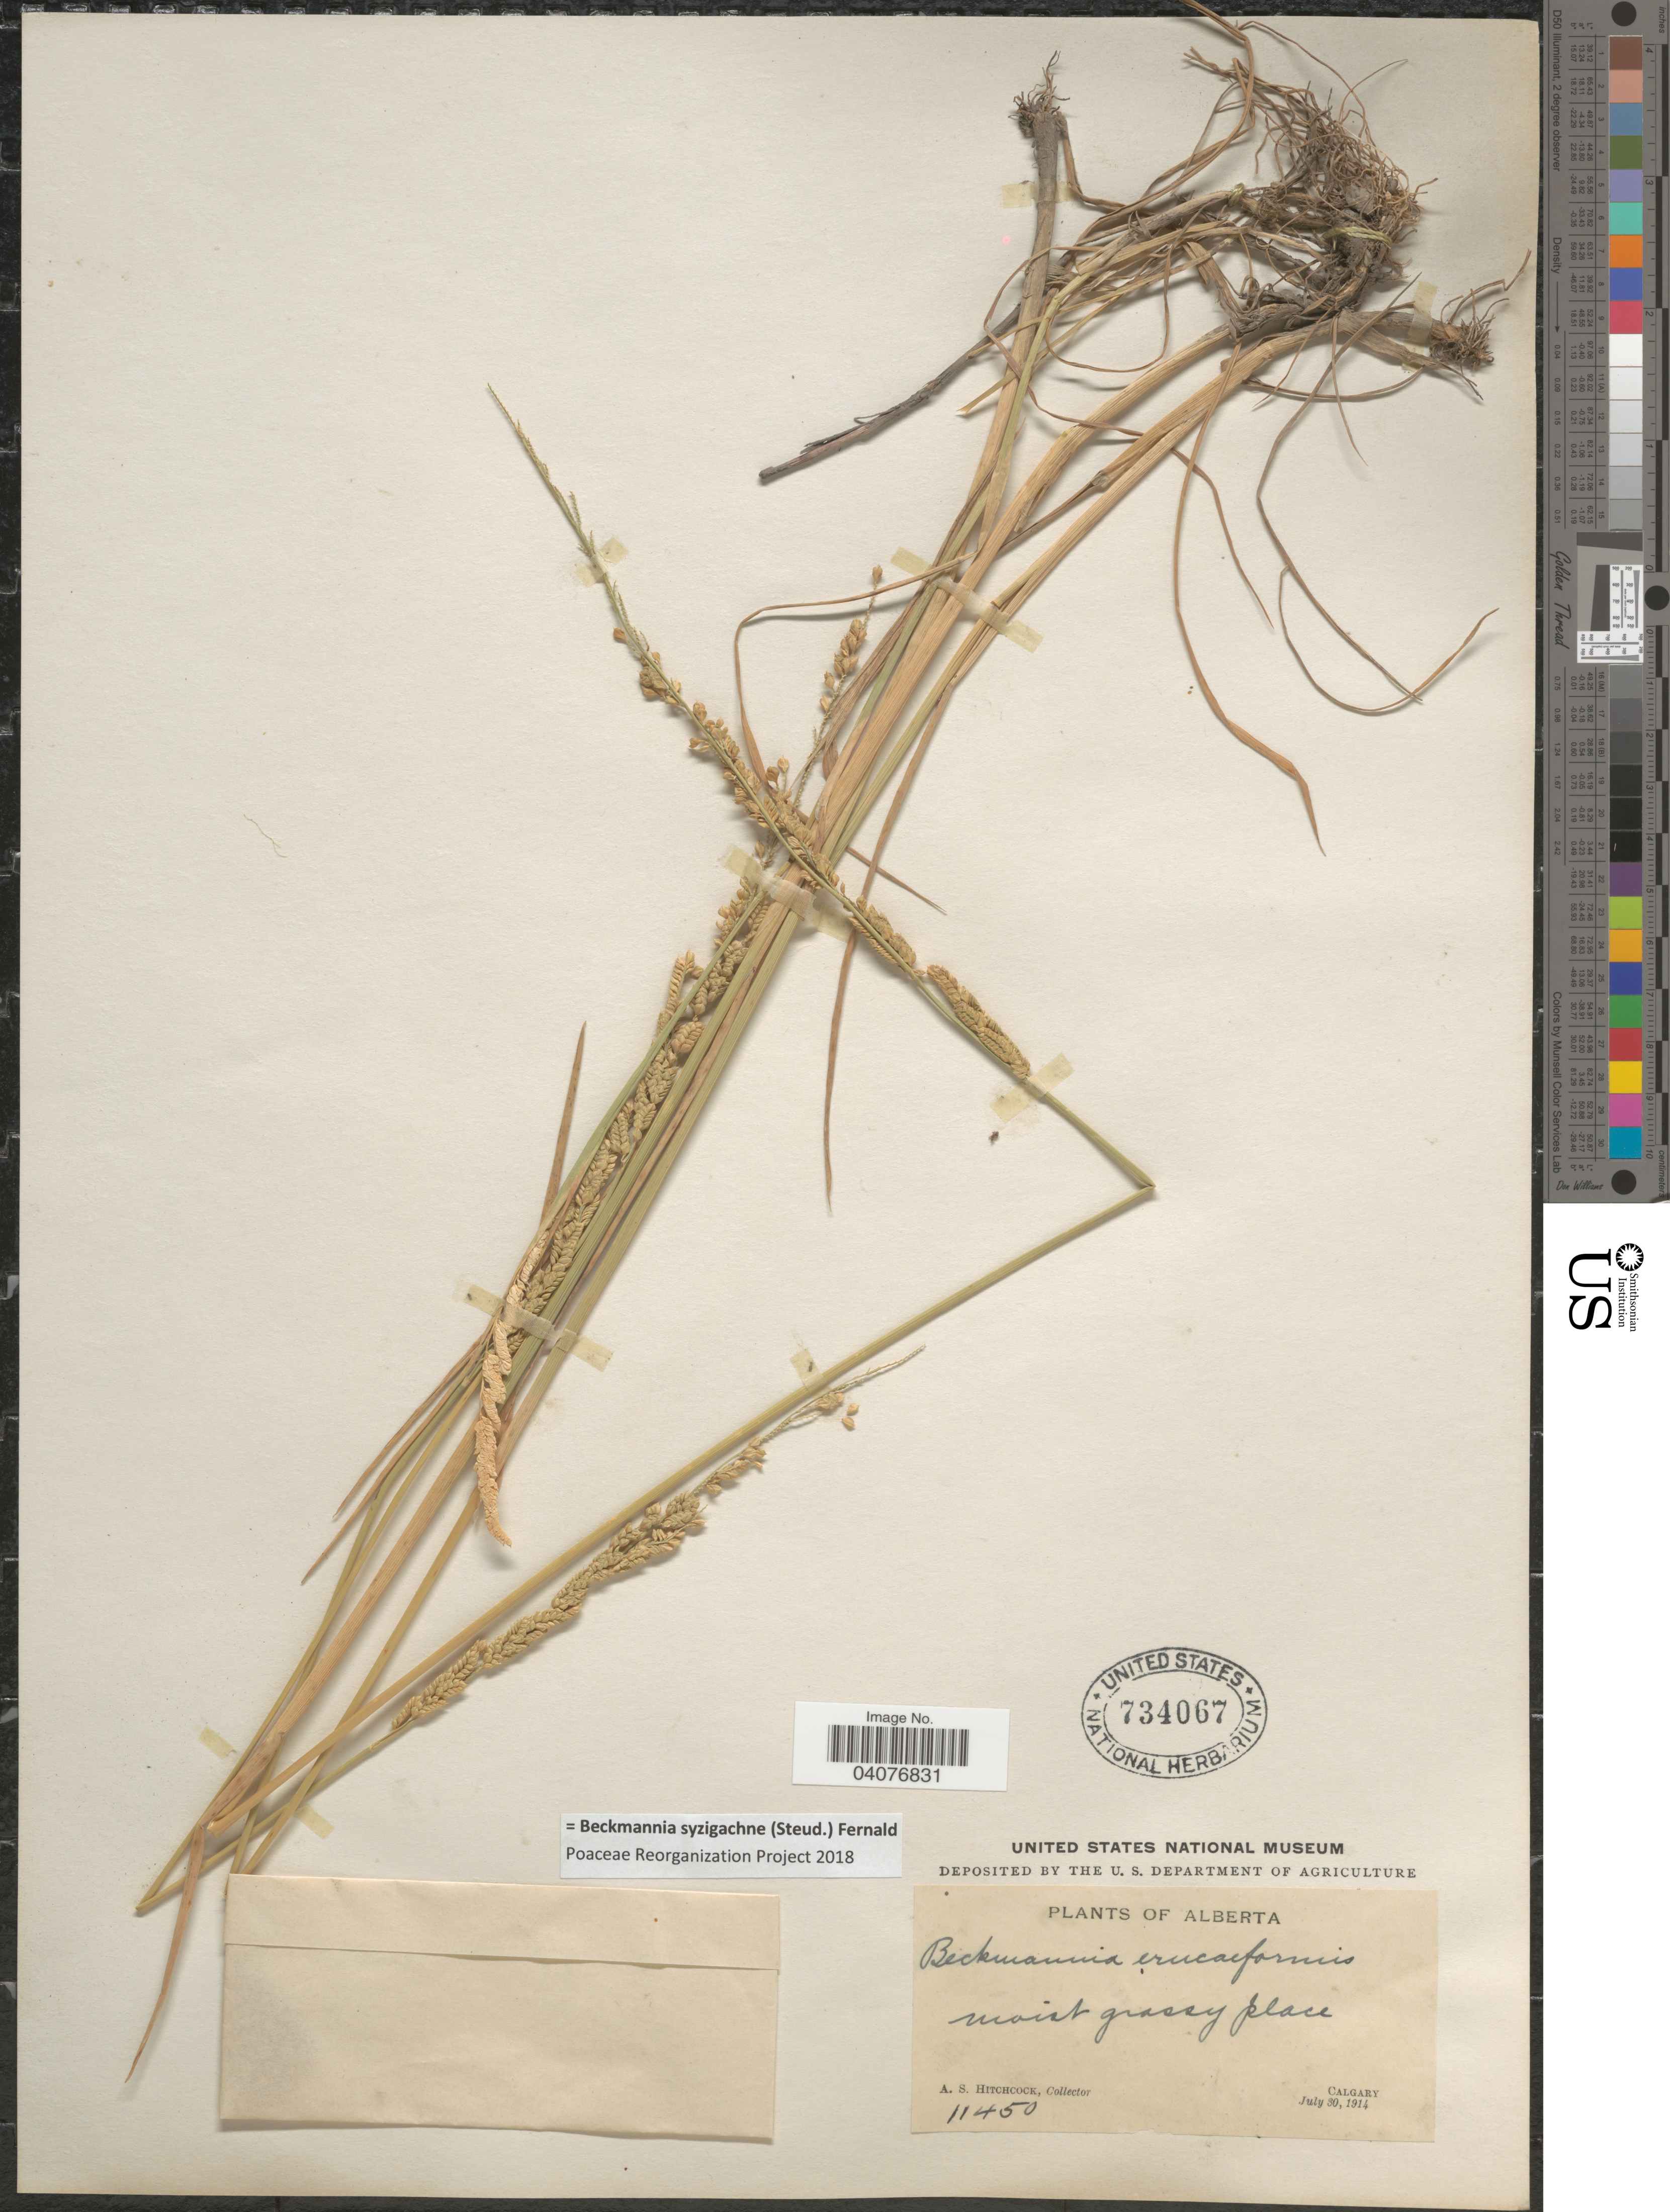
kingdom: Plantae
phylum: Tracheophyta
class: Liliopsida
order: Poales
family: Poaceae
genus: Beckmannia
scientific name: Beckmannia syzigachne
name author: (Steud.) Fernald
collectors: A. S. Hitchcock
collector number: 11450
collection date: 1914-07-30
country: Canada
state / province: Alberta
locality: Calgary.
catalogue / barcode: US 734067